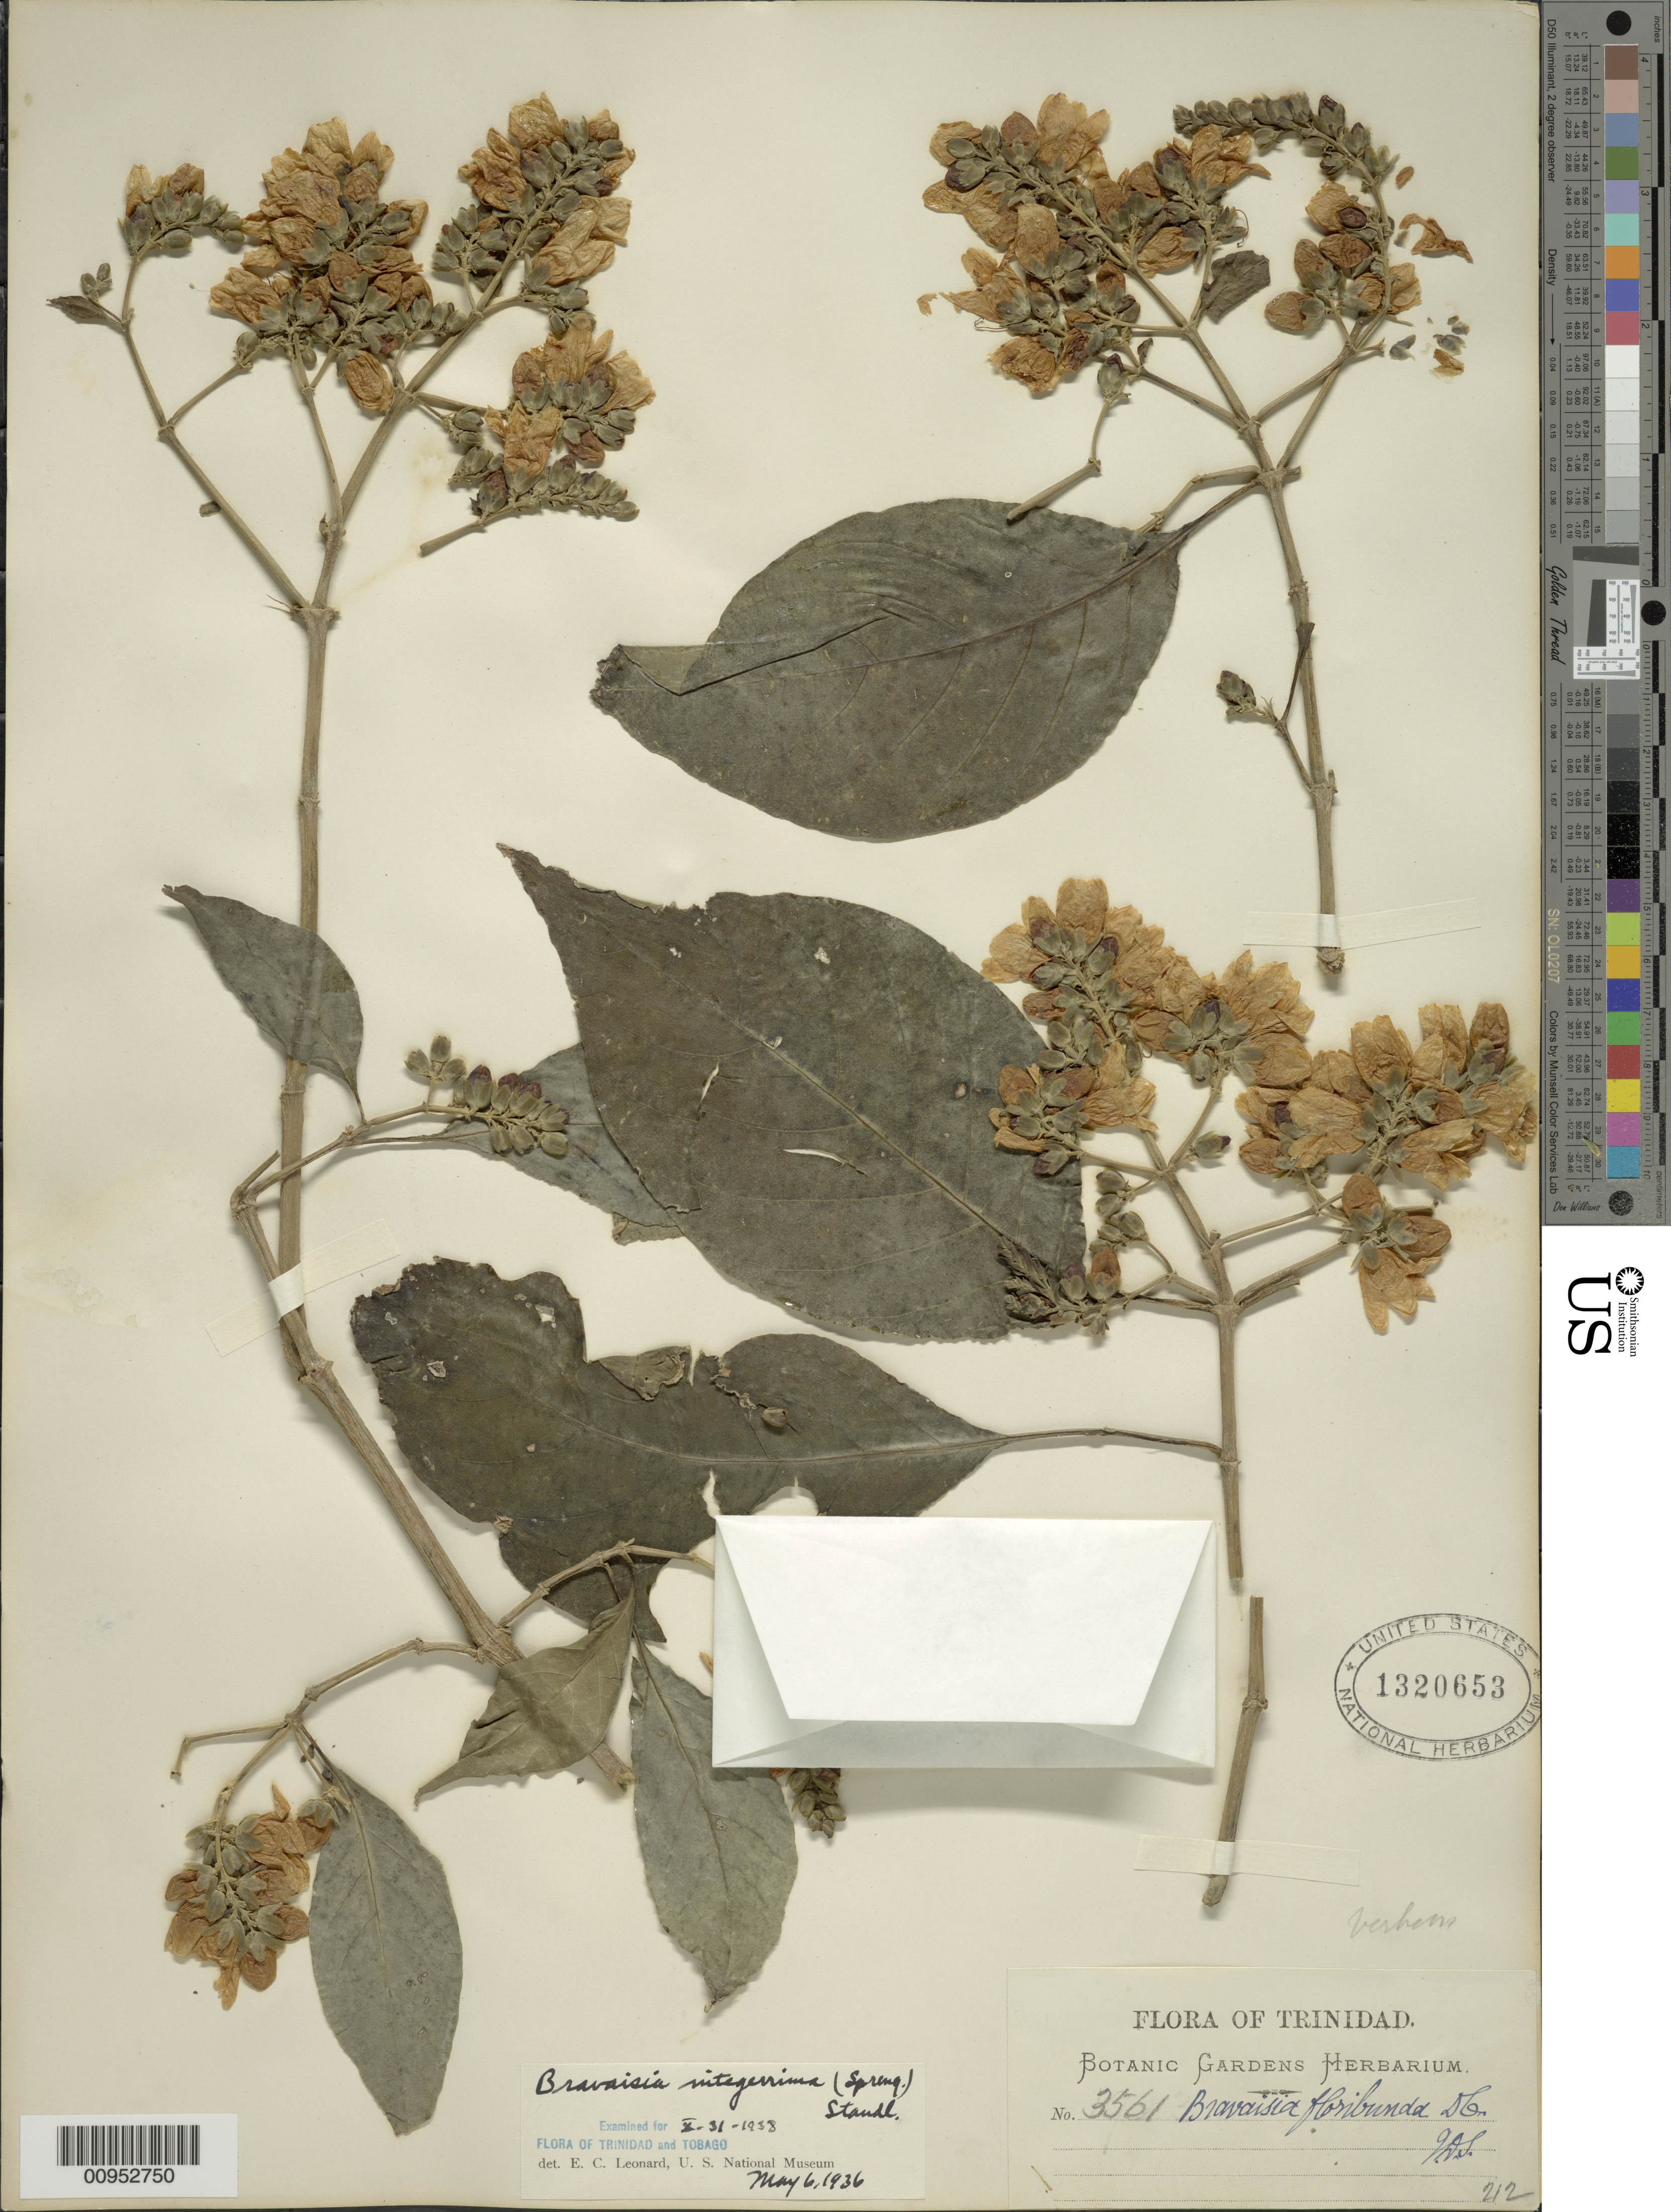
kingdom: Plantae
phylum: Tracheophyta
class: Magnoliopsida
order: Lamiales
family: Acanthaceae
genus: Bravaisia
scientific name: Bravaisia integerrima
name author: (Spreng.) Standl.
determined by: Leonard, Emery C., (US)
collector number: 3561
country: Trinidad and Tobago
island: Trinidad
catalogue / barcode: US 1320653